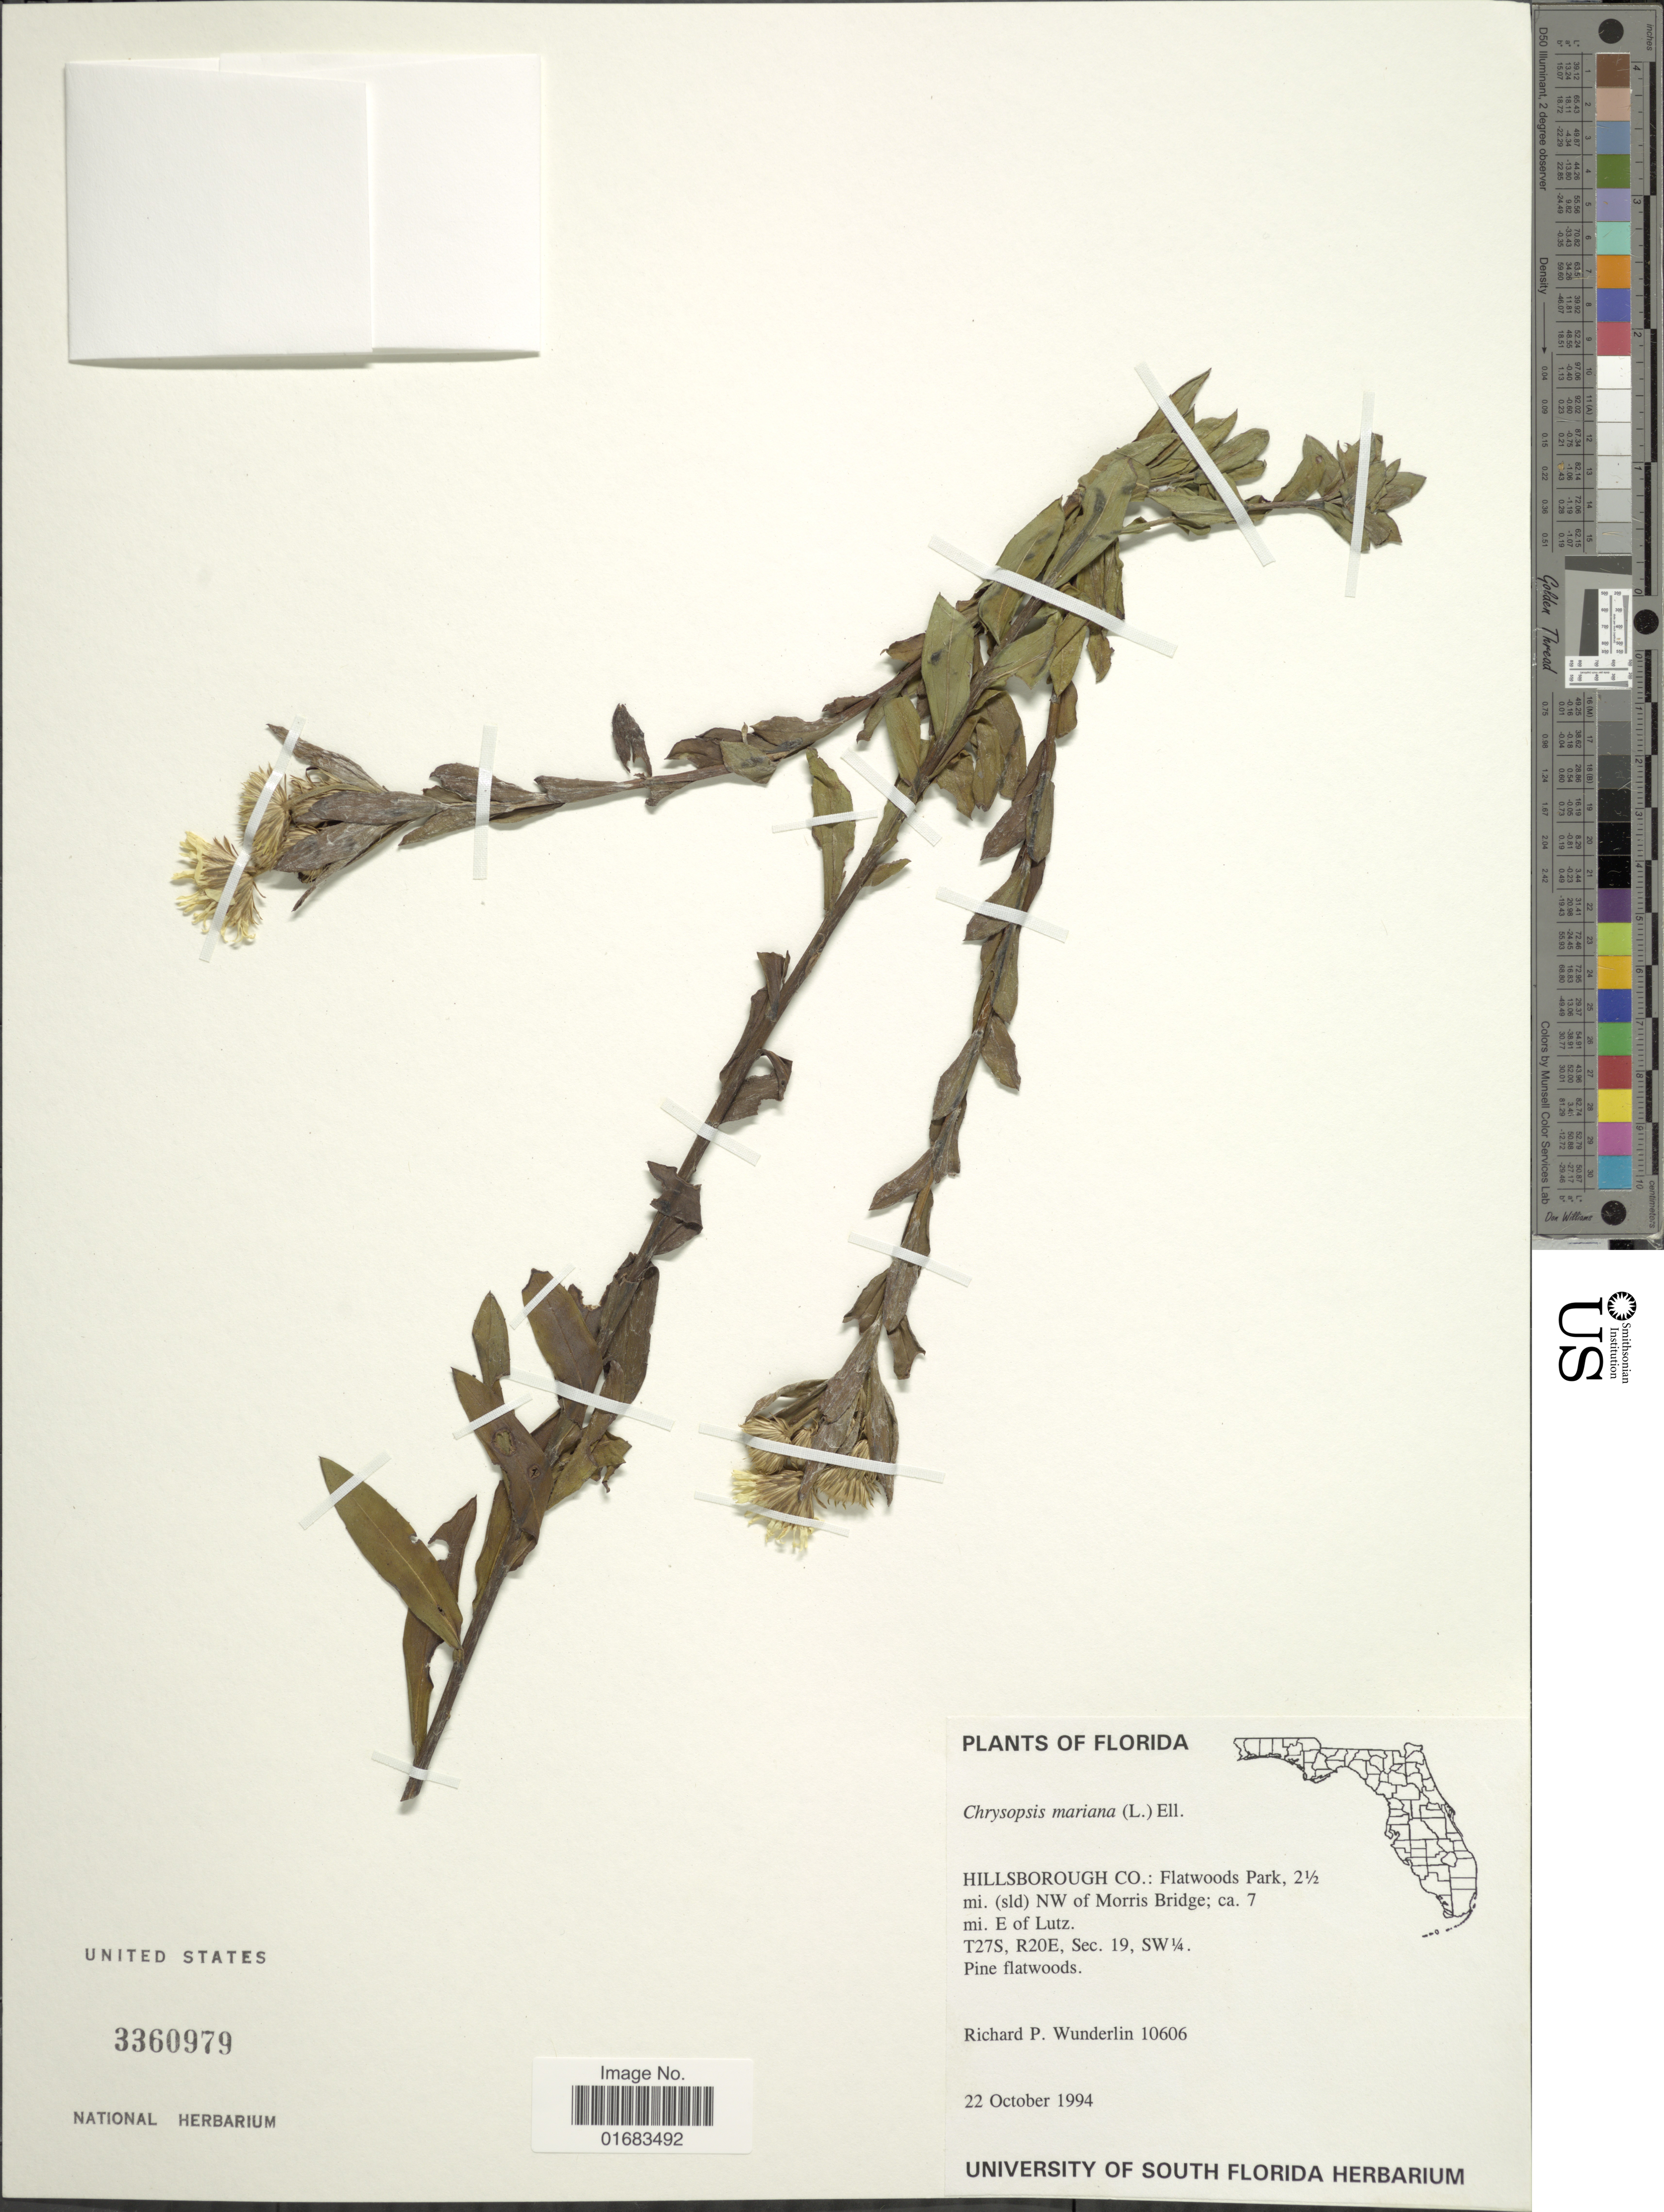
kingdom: Plantae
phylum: Tracheophyta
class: Magnoliopsida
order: Asterales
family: Asteraceae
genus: Chrysopsis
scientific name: Chrysopsis mariana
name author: (L.) Elliott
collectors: R. P. Wunderlin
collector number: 10606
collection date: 1994-10-22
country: United States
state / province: Florida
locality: Hillsborough Co. Flatwoods Park, 2½ mi.( sld ) Nw of Morris Bridge; ca 7 mi E of Lutz, T27S, R20E, SEC. 19, SW¼.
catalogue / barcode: US 3360979